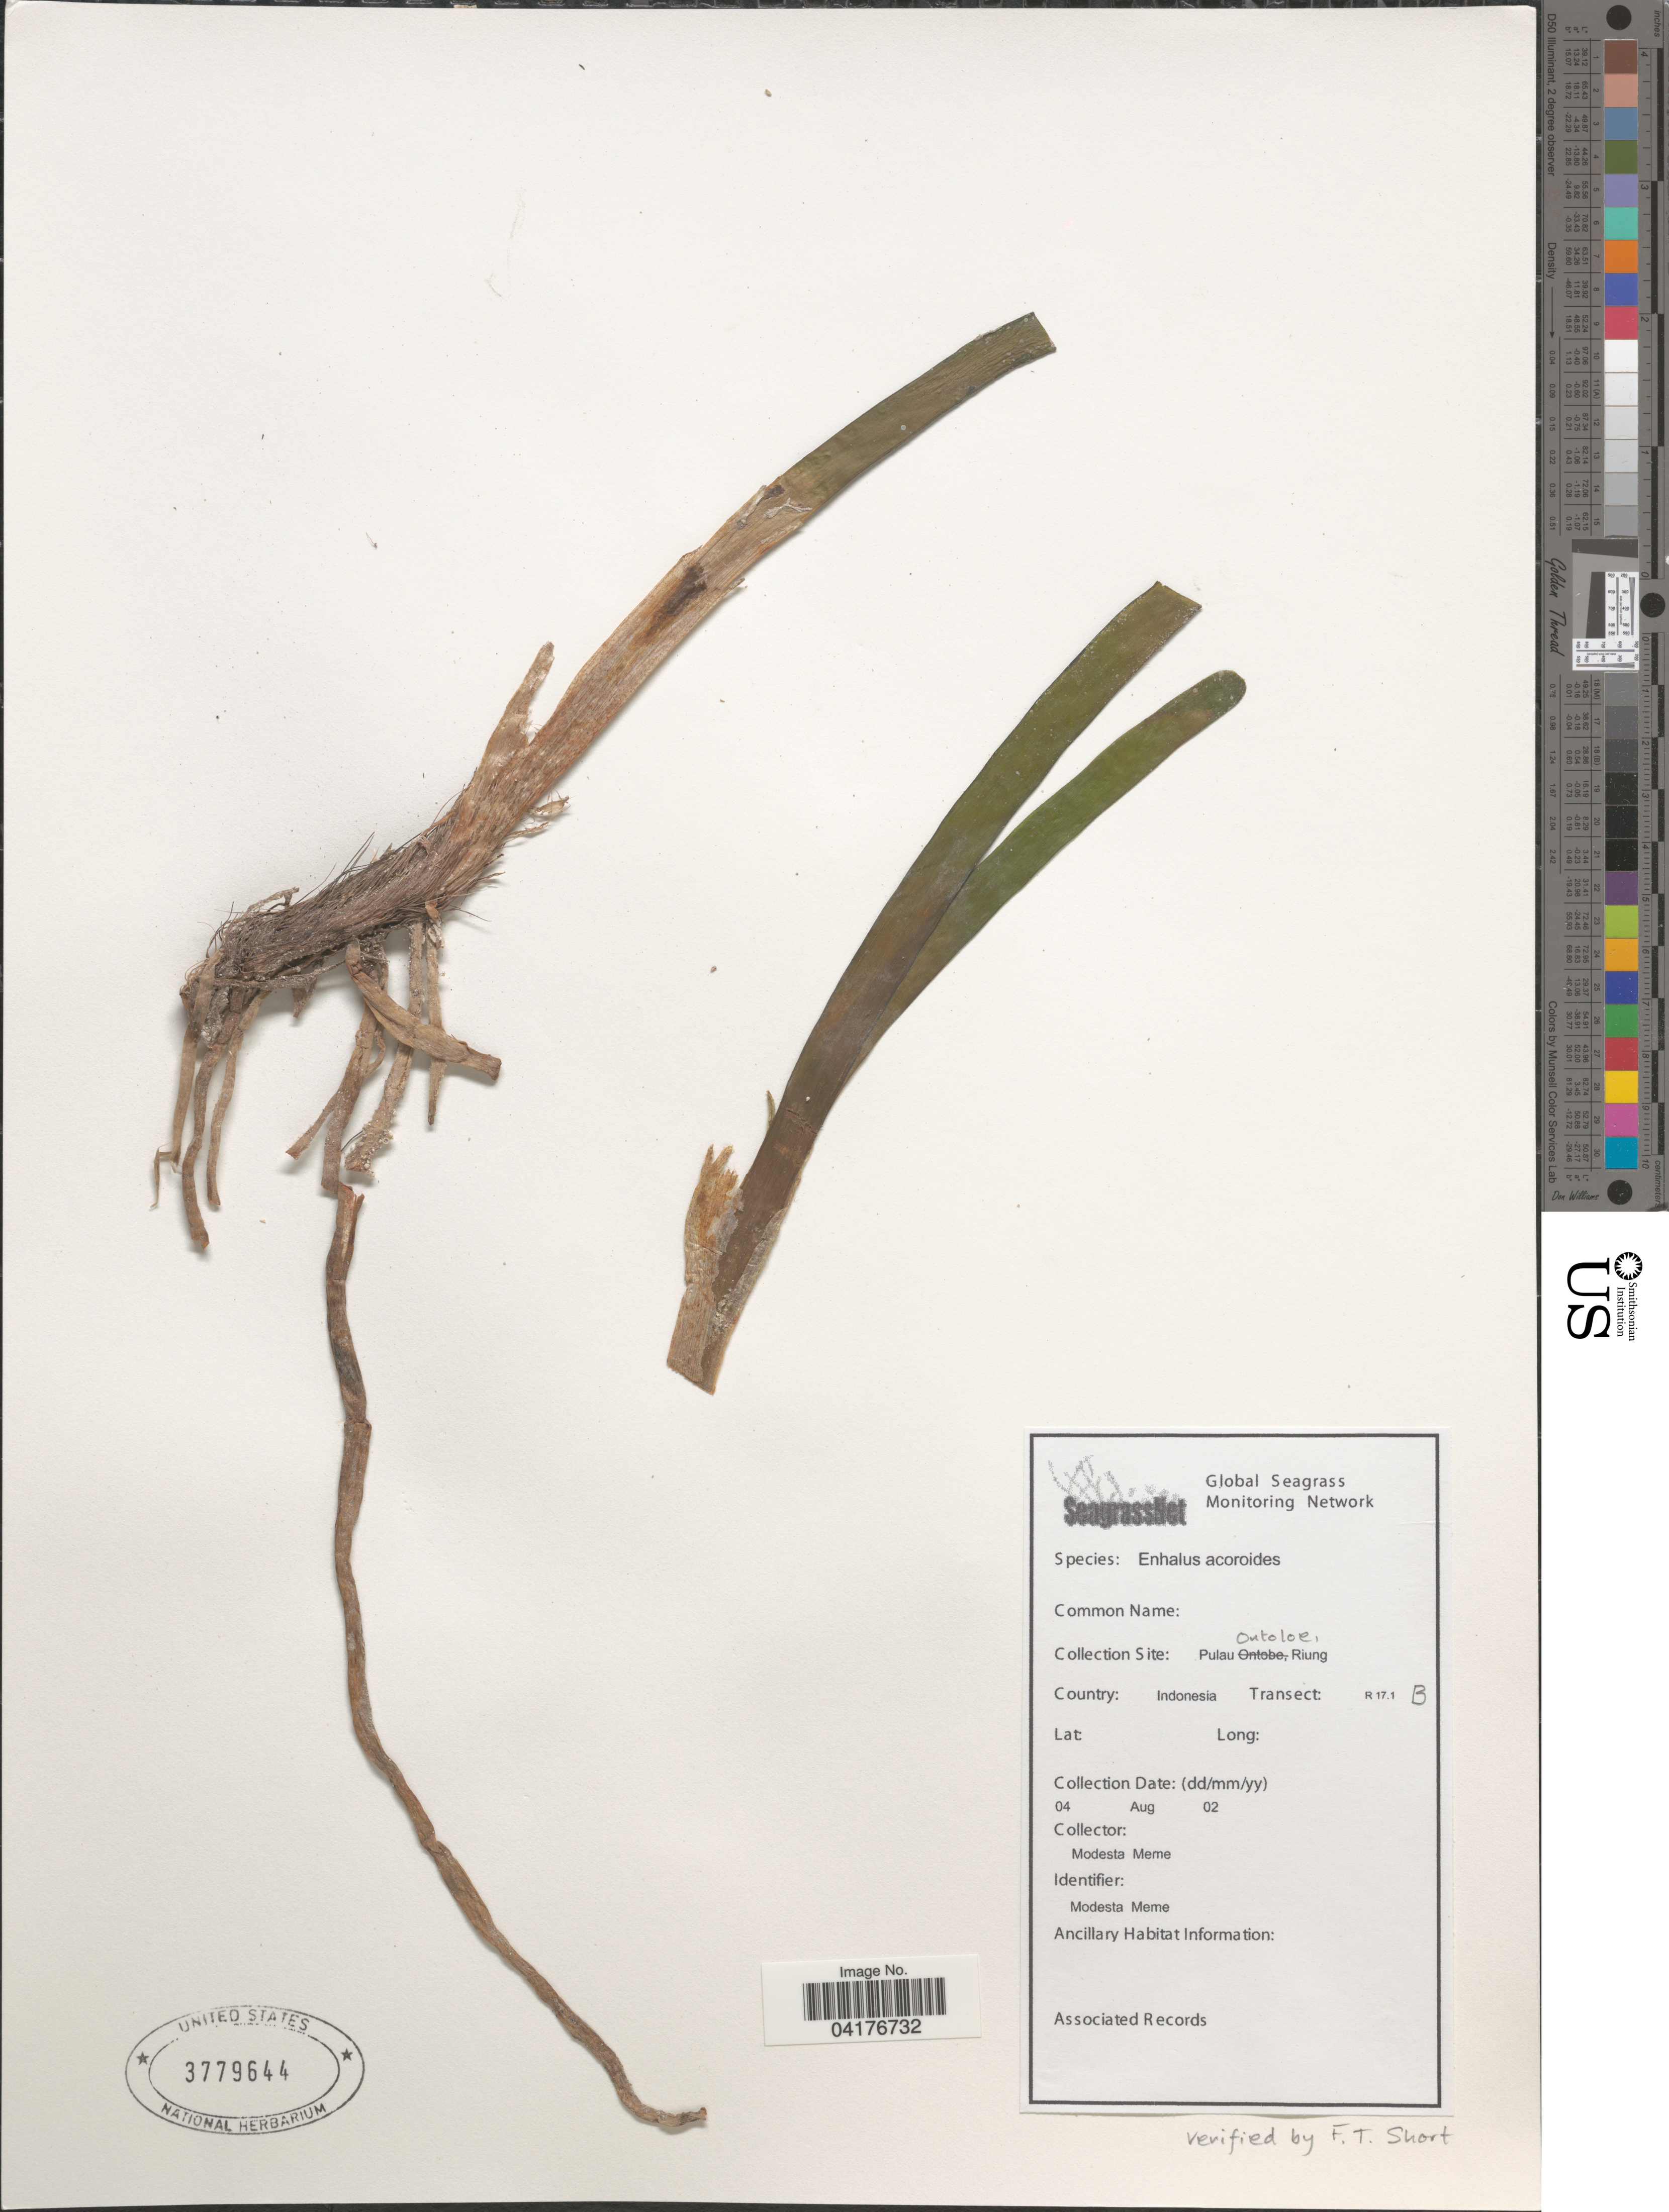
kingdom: Plantae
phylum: Tracheophyta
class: Liliopsida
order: Alismatales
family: Hydrocharitaceae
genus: Enhalus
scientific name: Enhalus acoroides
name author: (L. f.) Royle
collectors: M. Meme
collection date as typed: Transcribed d/m/y: 4/8/2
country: Indonesia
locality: Pulau Ontoloe, Riung. Transect: R17.1 B.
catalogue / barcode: US 3779644